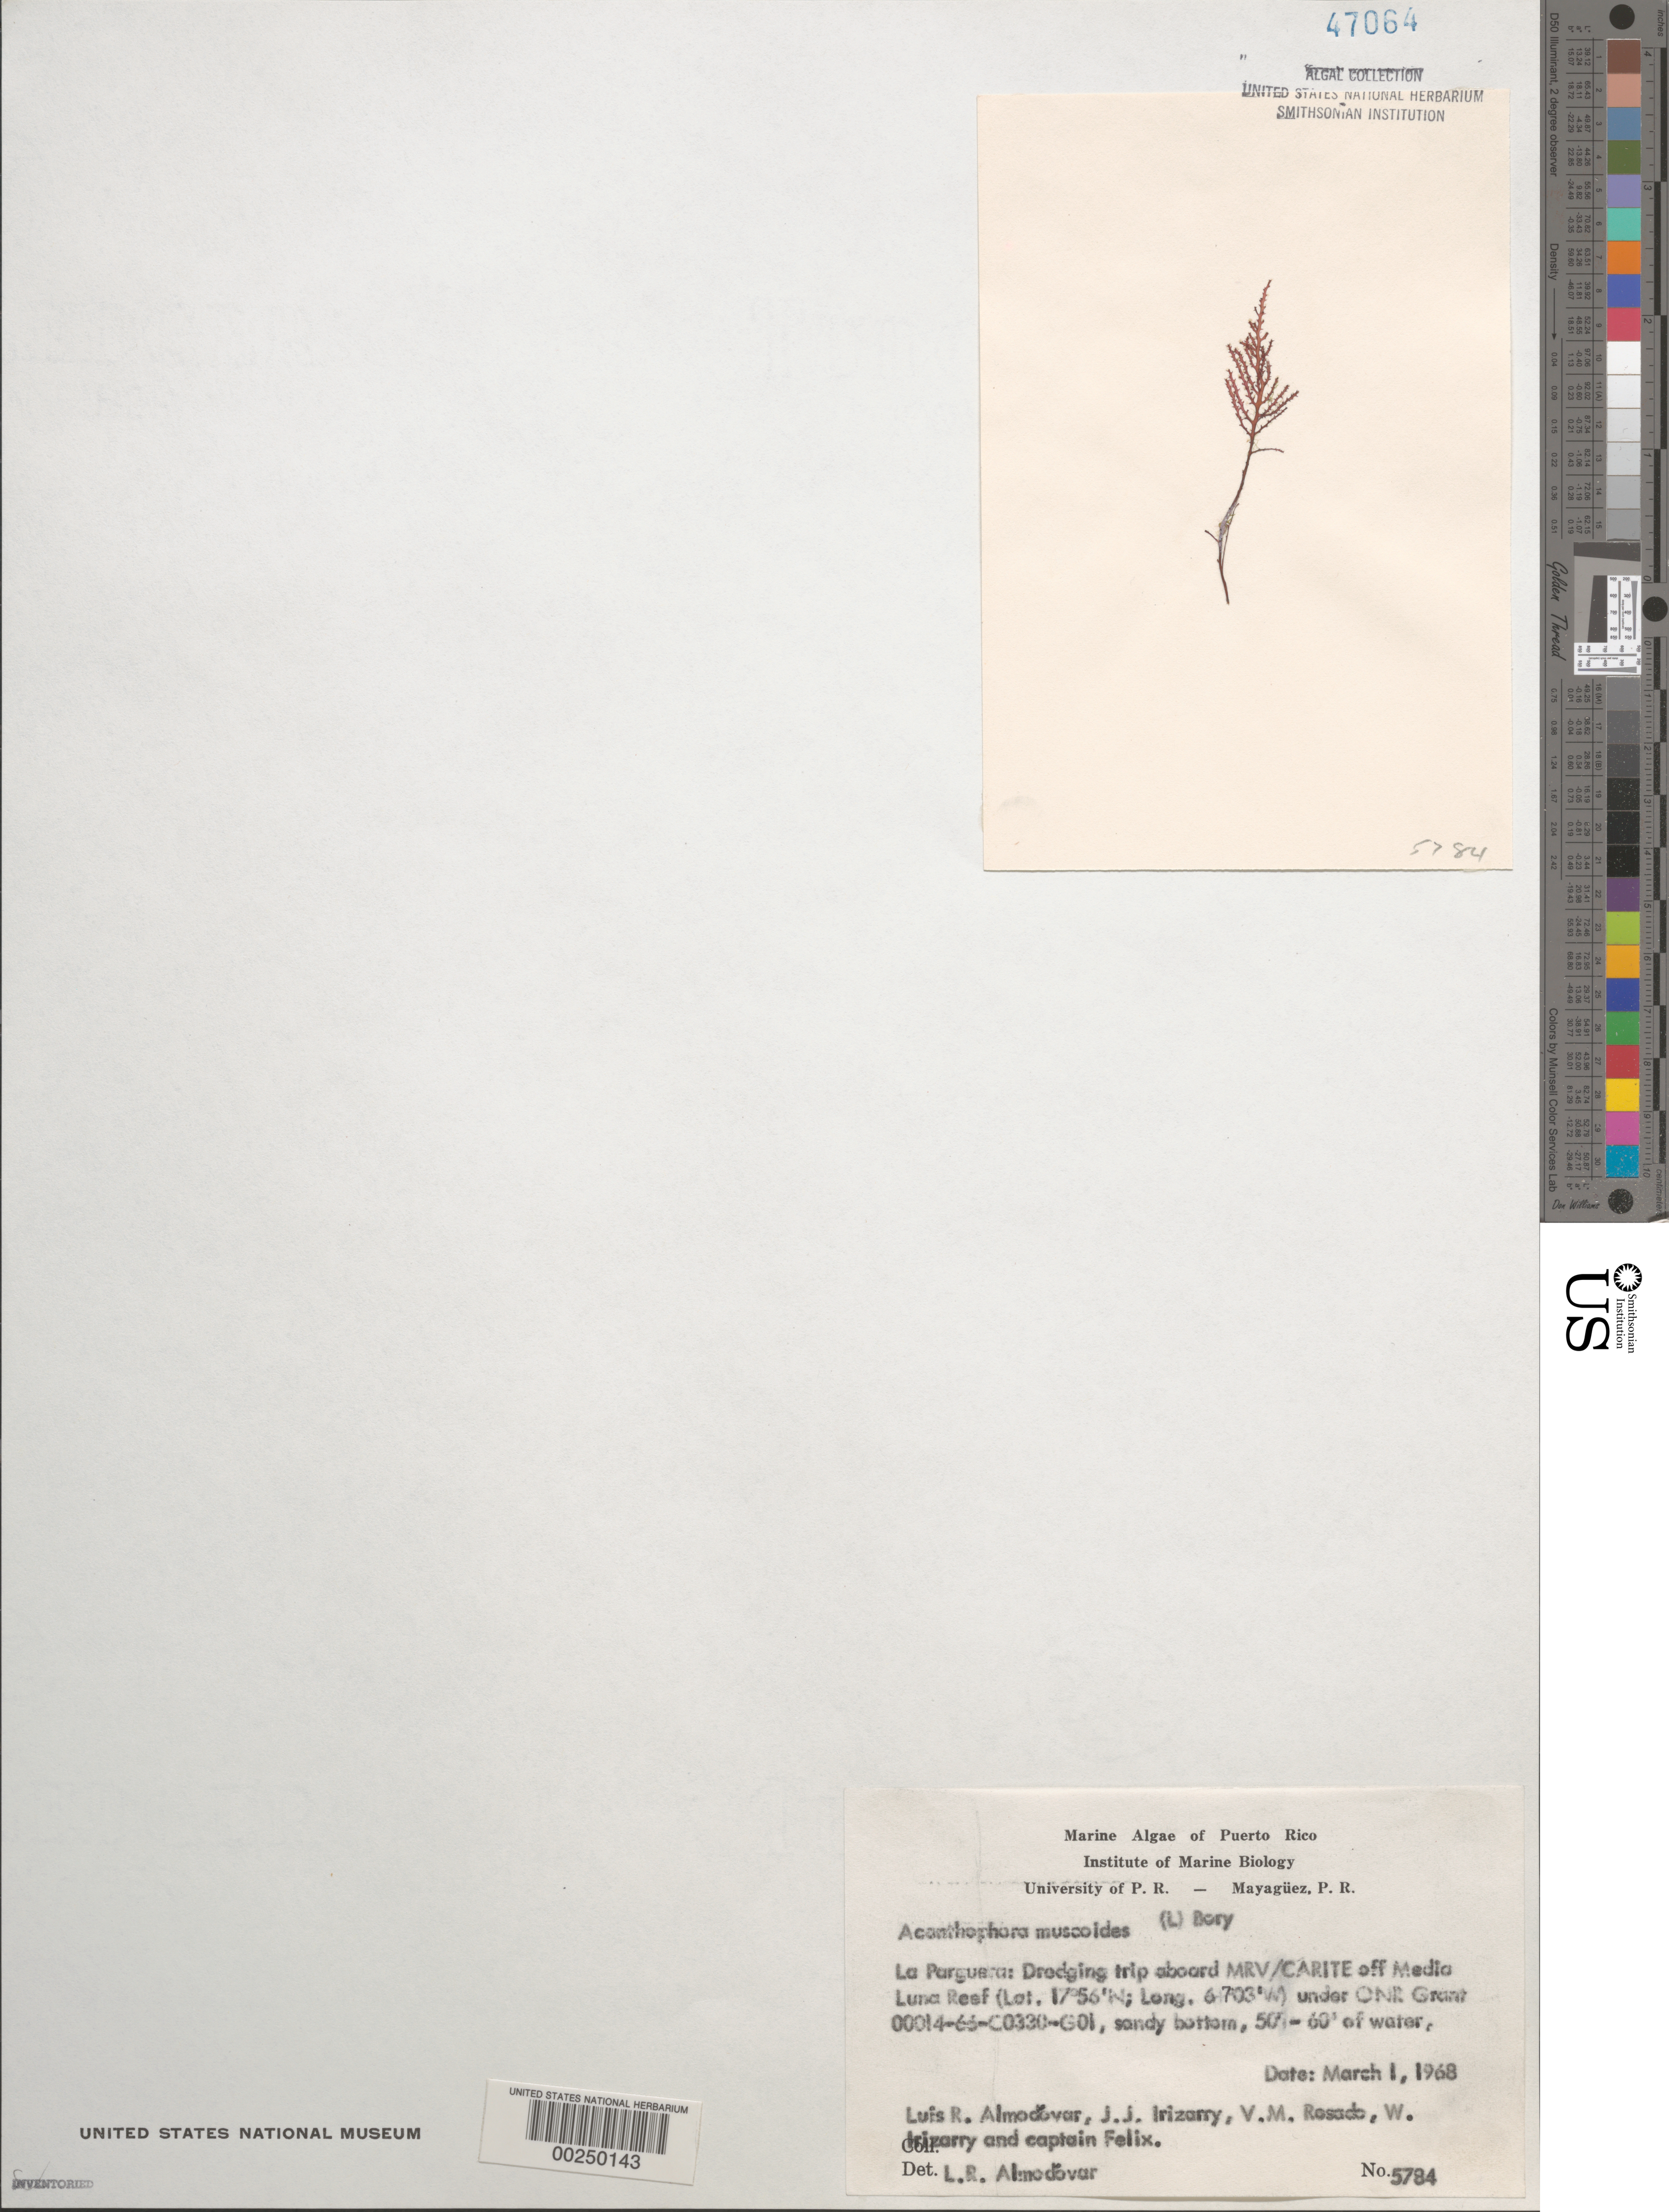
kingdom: Plantae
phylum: Rhodophyta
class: Florideophyceae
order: Ceramiales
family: Rhodomelaceae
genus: Acanthophora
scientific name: Acanthophora muscoides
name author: (C. Agardh) Bory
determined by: Almodovar, L. R.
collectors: L. Almodovar, J. Irizarry, V. Rosado, W. Irizarry & C. Felix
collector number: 5784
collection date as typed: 01 Mar 1968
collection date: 1968-03-01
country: Puerto Rico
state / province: Lajas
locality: La Parguera, off Media Luna Reef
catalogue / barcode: US 47064